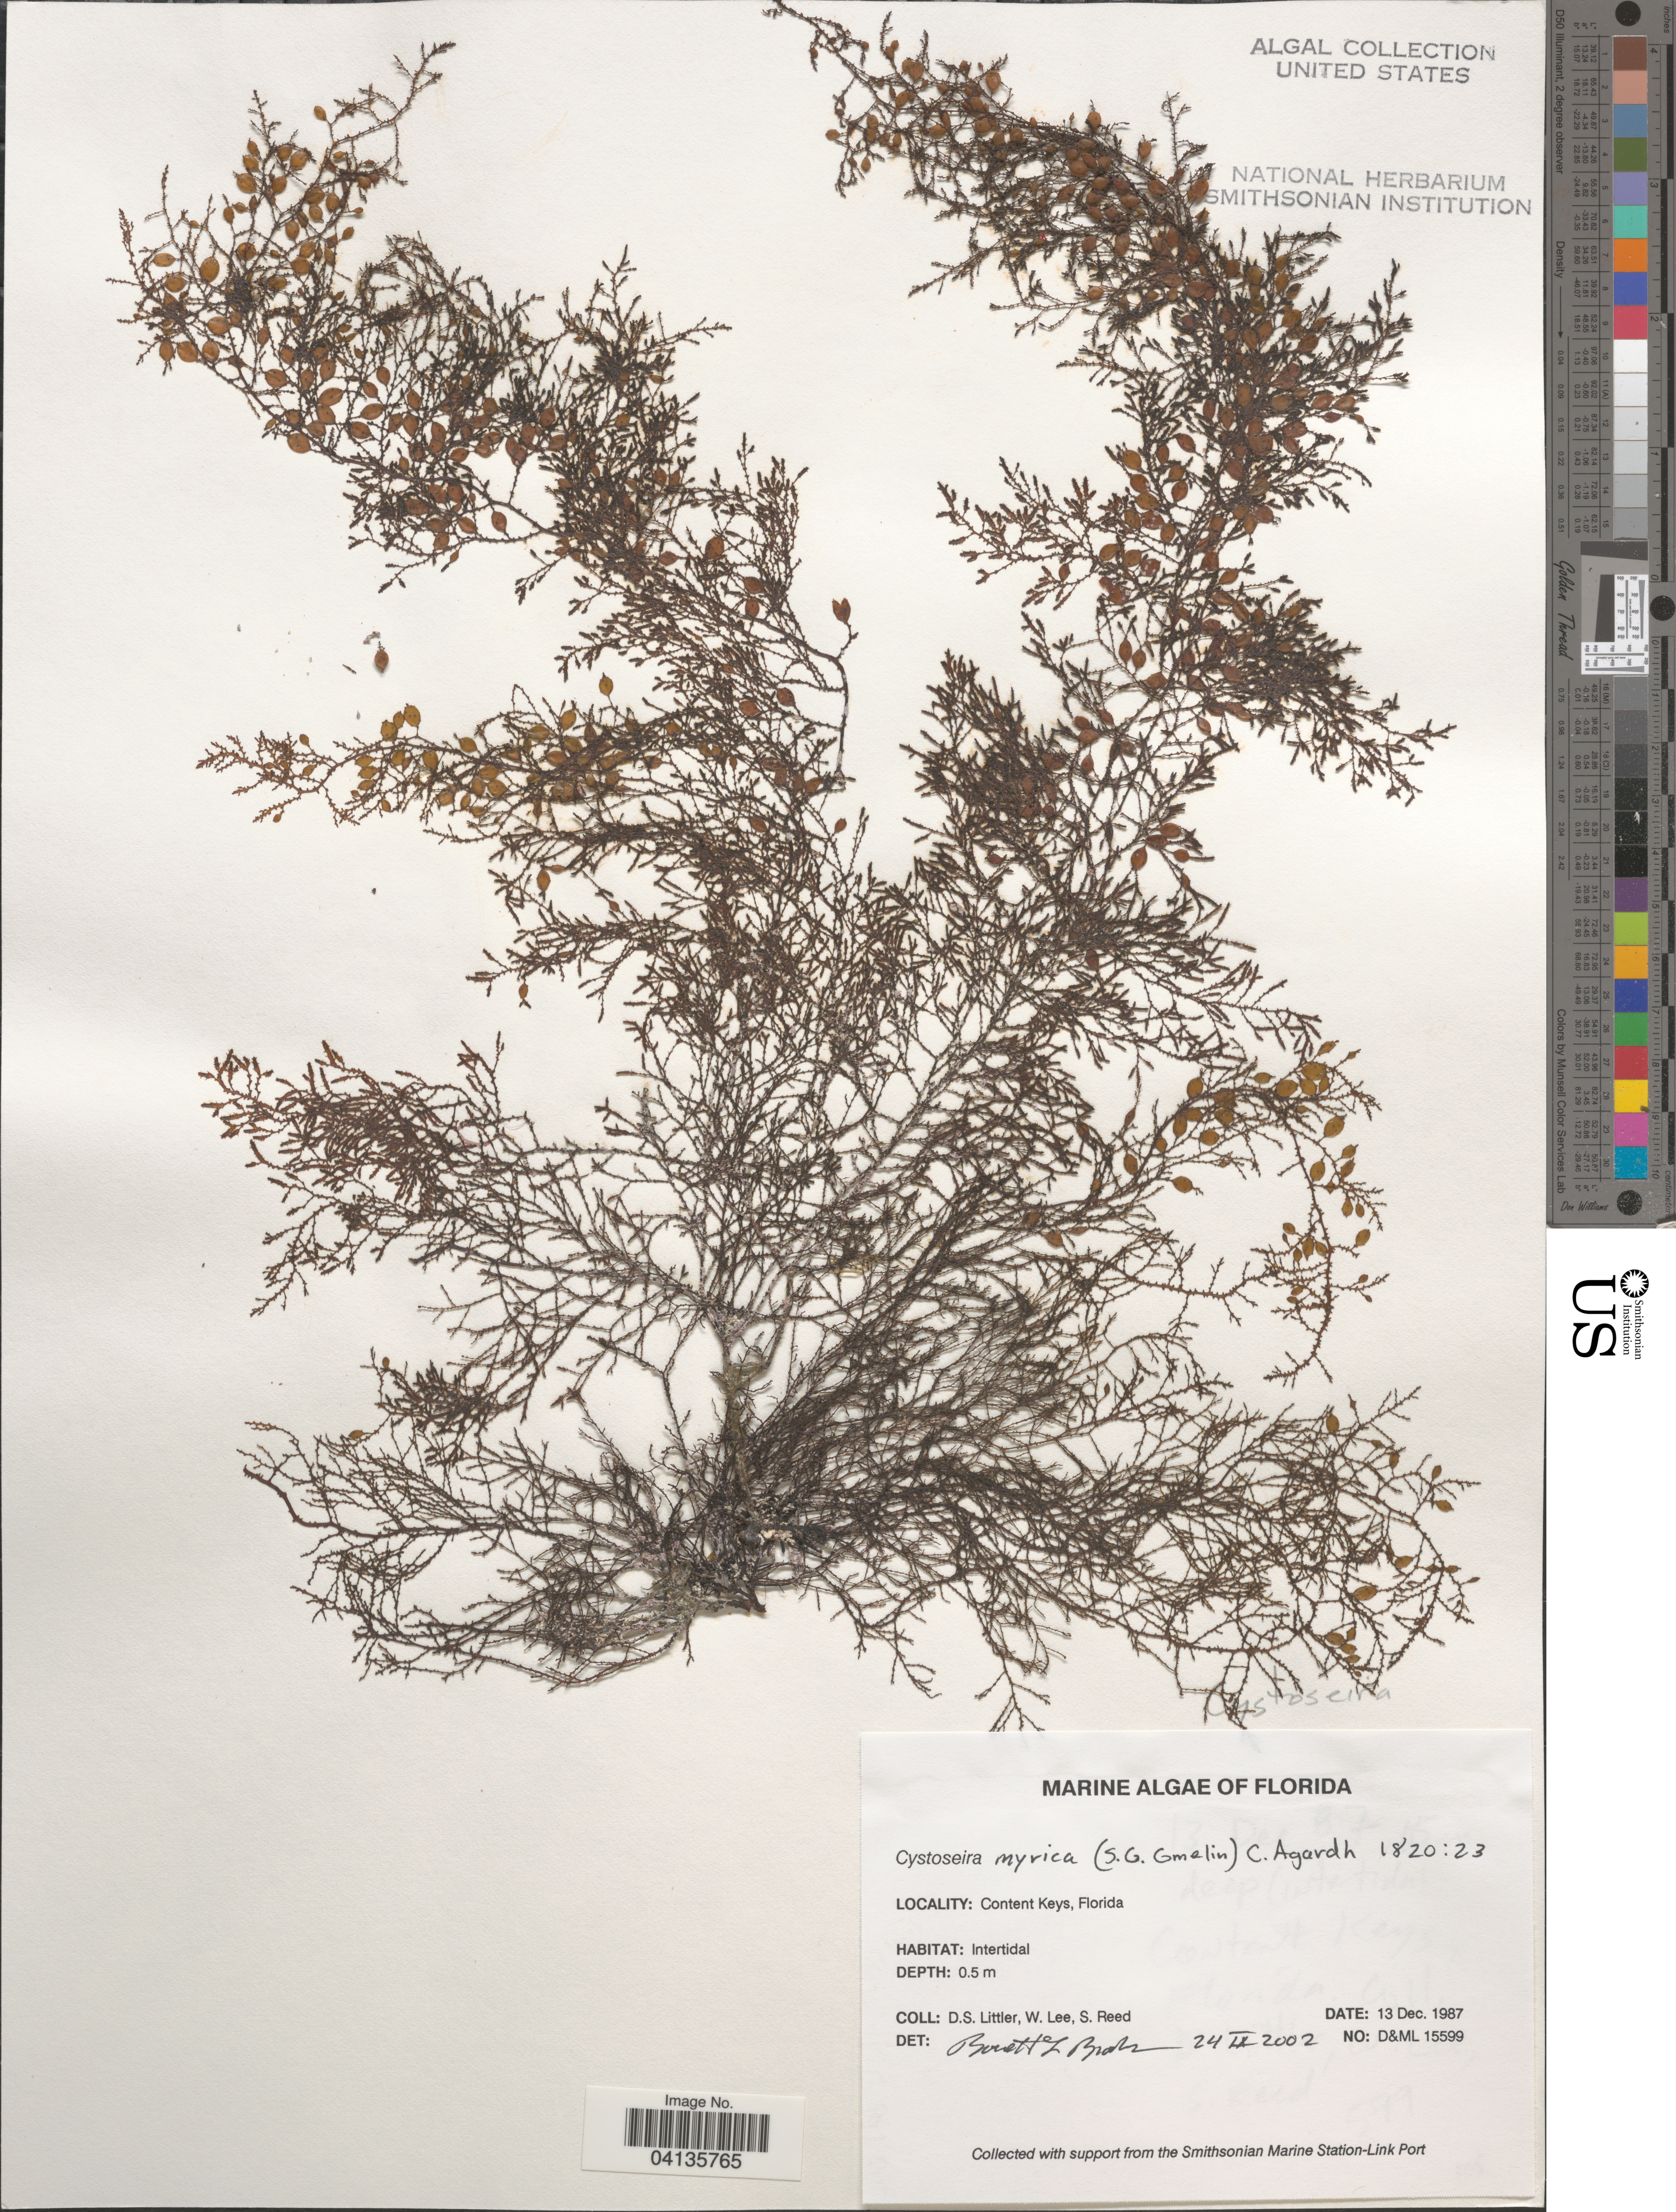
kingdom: Chromista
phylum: Ochrophyta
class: Phaeophyceae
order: Fucales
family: Sargassaceae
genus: Polycladia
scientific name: Polycladia myrica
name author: (S.G.Gmelin) Draisma et al.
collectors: D. S. Littler, W. Lee & S. Reed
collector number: D&ML15599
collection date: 1987-12-13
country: United States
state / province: Florida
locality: Content Keys.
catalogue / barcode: US 238579